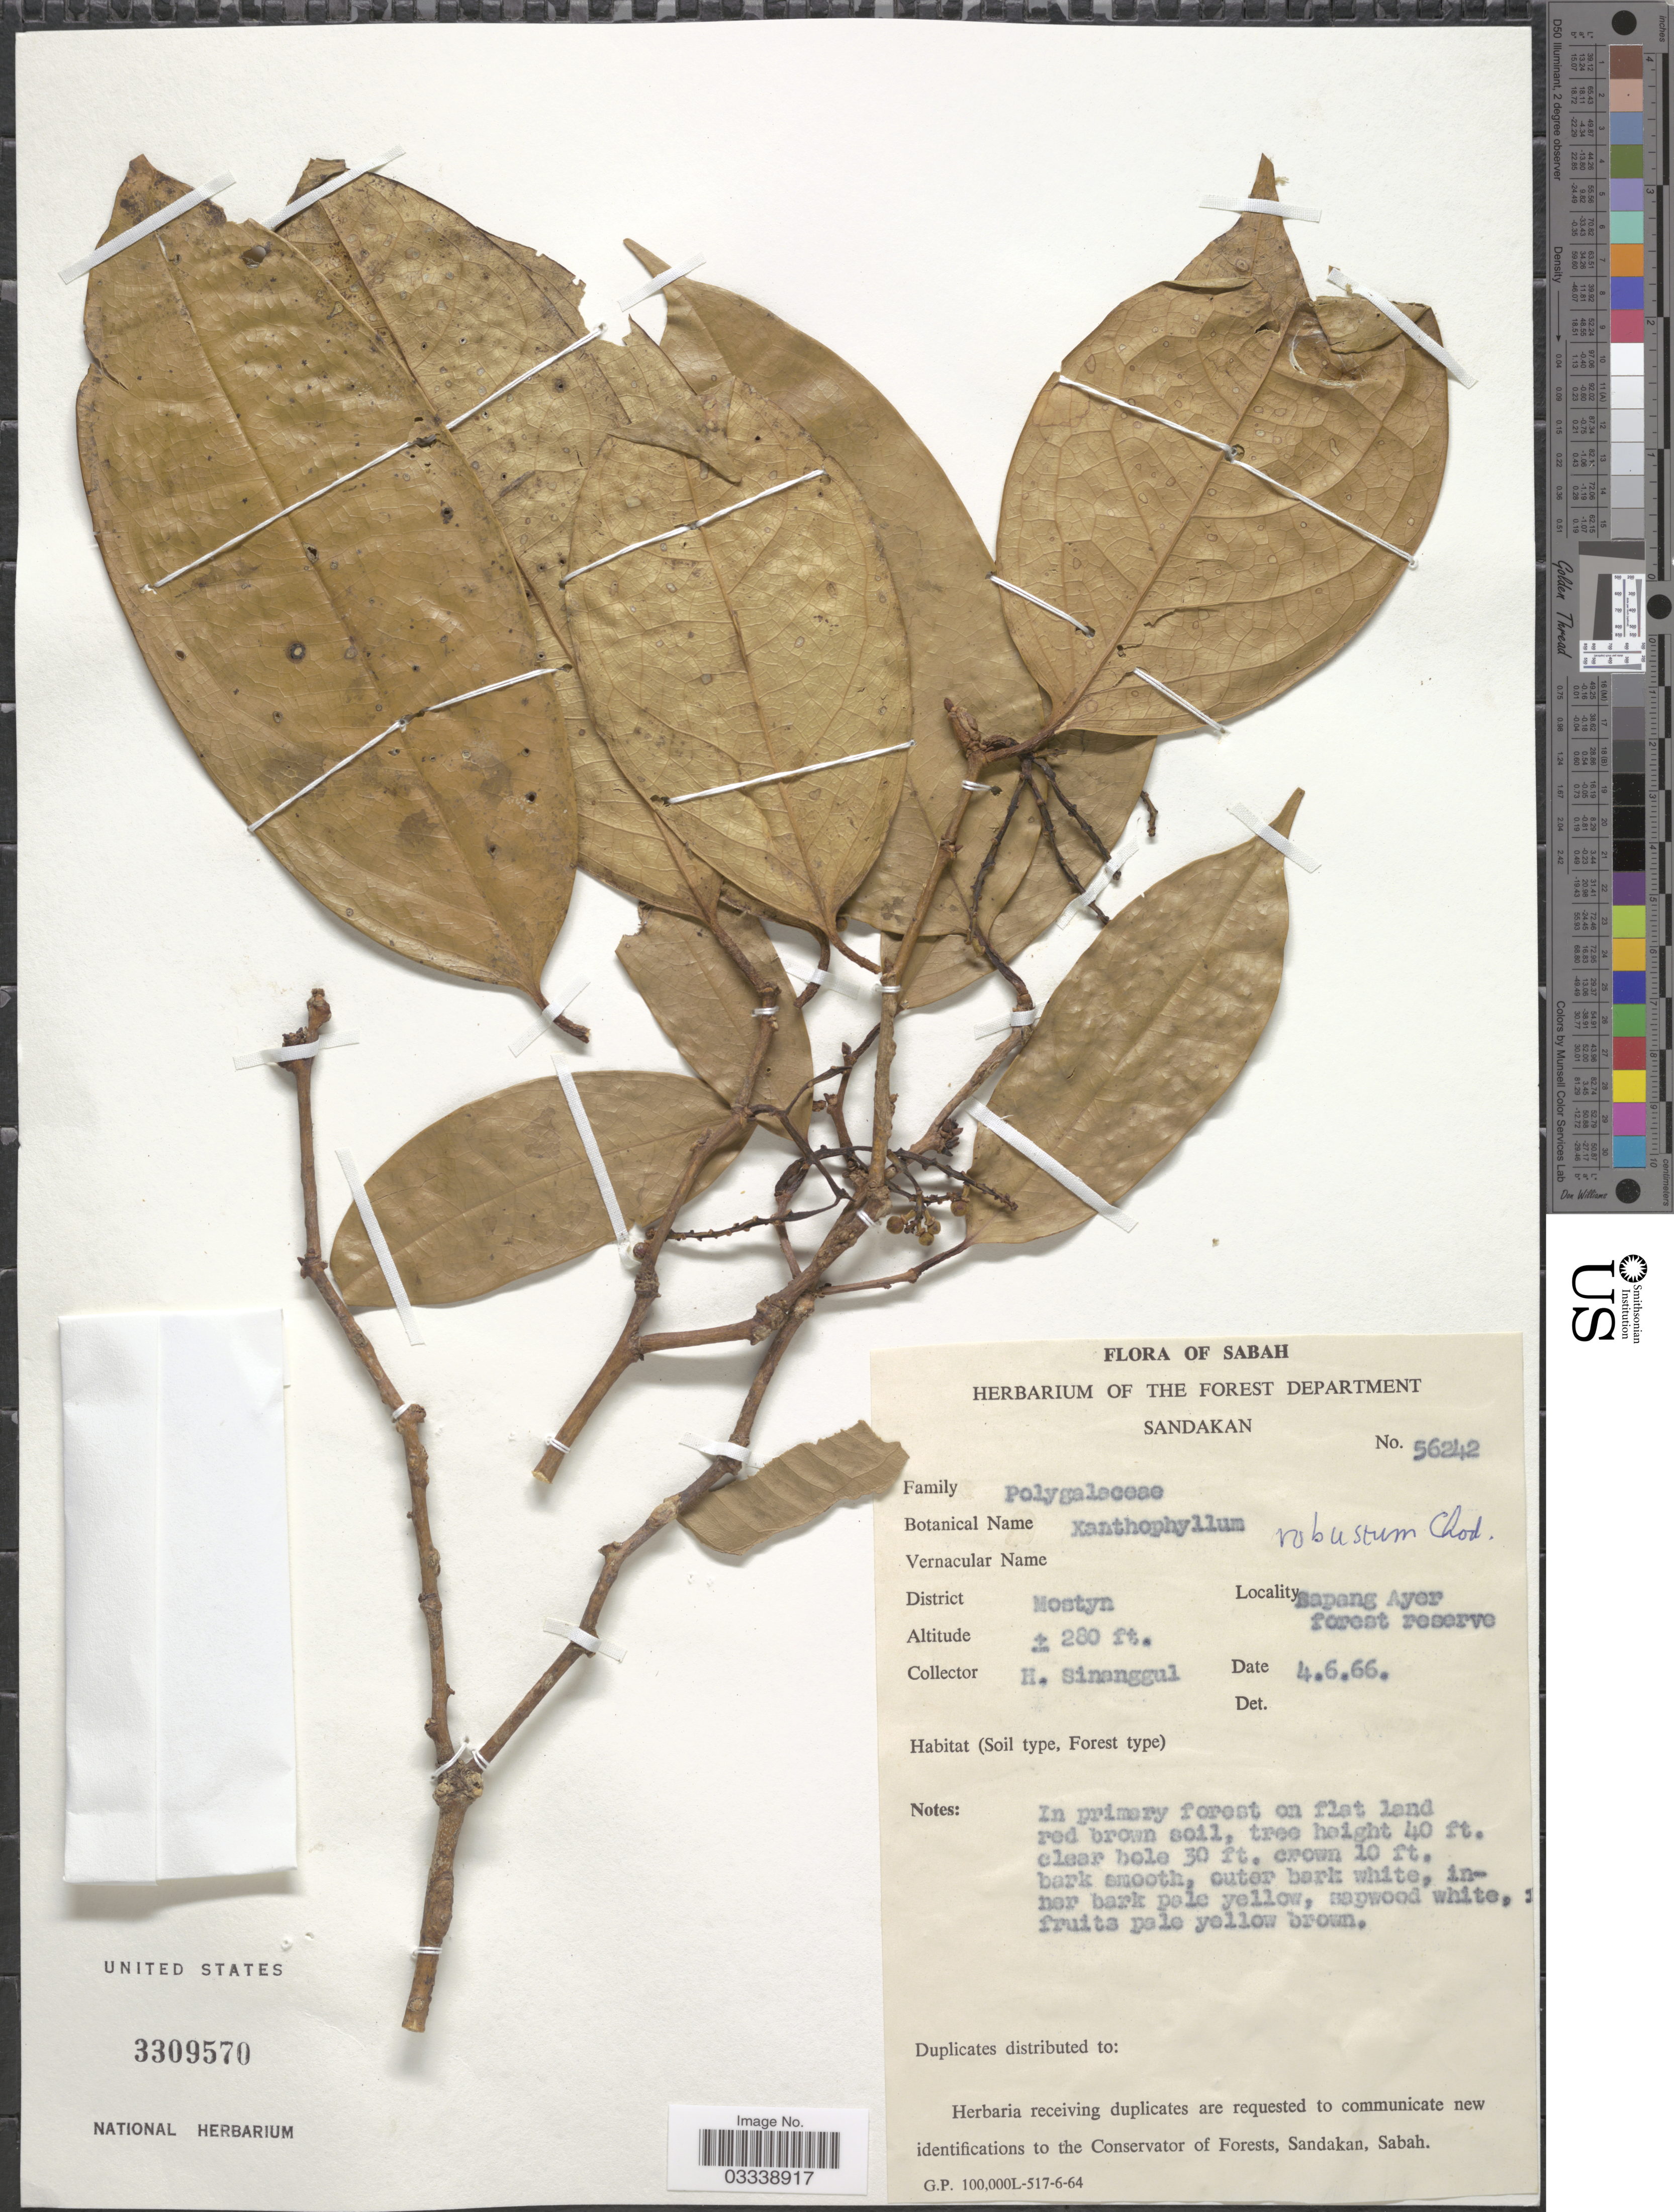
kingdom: Plantae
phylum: Tracheophyta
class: Magnoliopsida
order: Fabales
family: Polygalaceae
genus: Xanthophyllum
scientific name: Xanthophyllum robustum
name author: Chodat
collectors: H. Sinanggul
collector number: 56242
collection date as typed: Transcribed d/m/y: 4/6/66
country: Malaysia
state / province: Sabah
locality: District Mostyn. Sapang Ayer forest reserve.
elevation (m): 85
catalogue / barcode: US 3309570